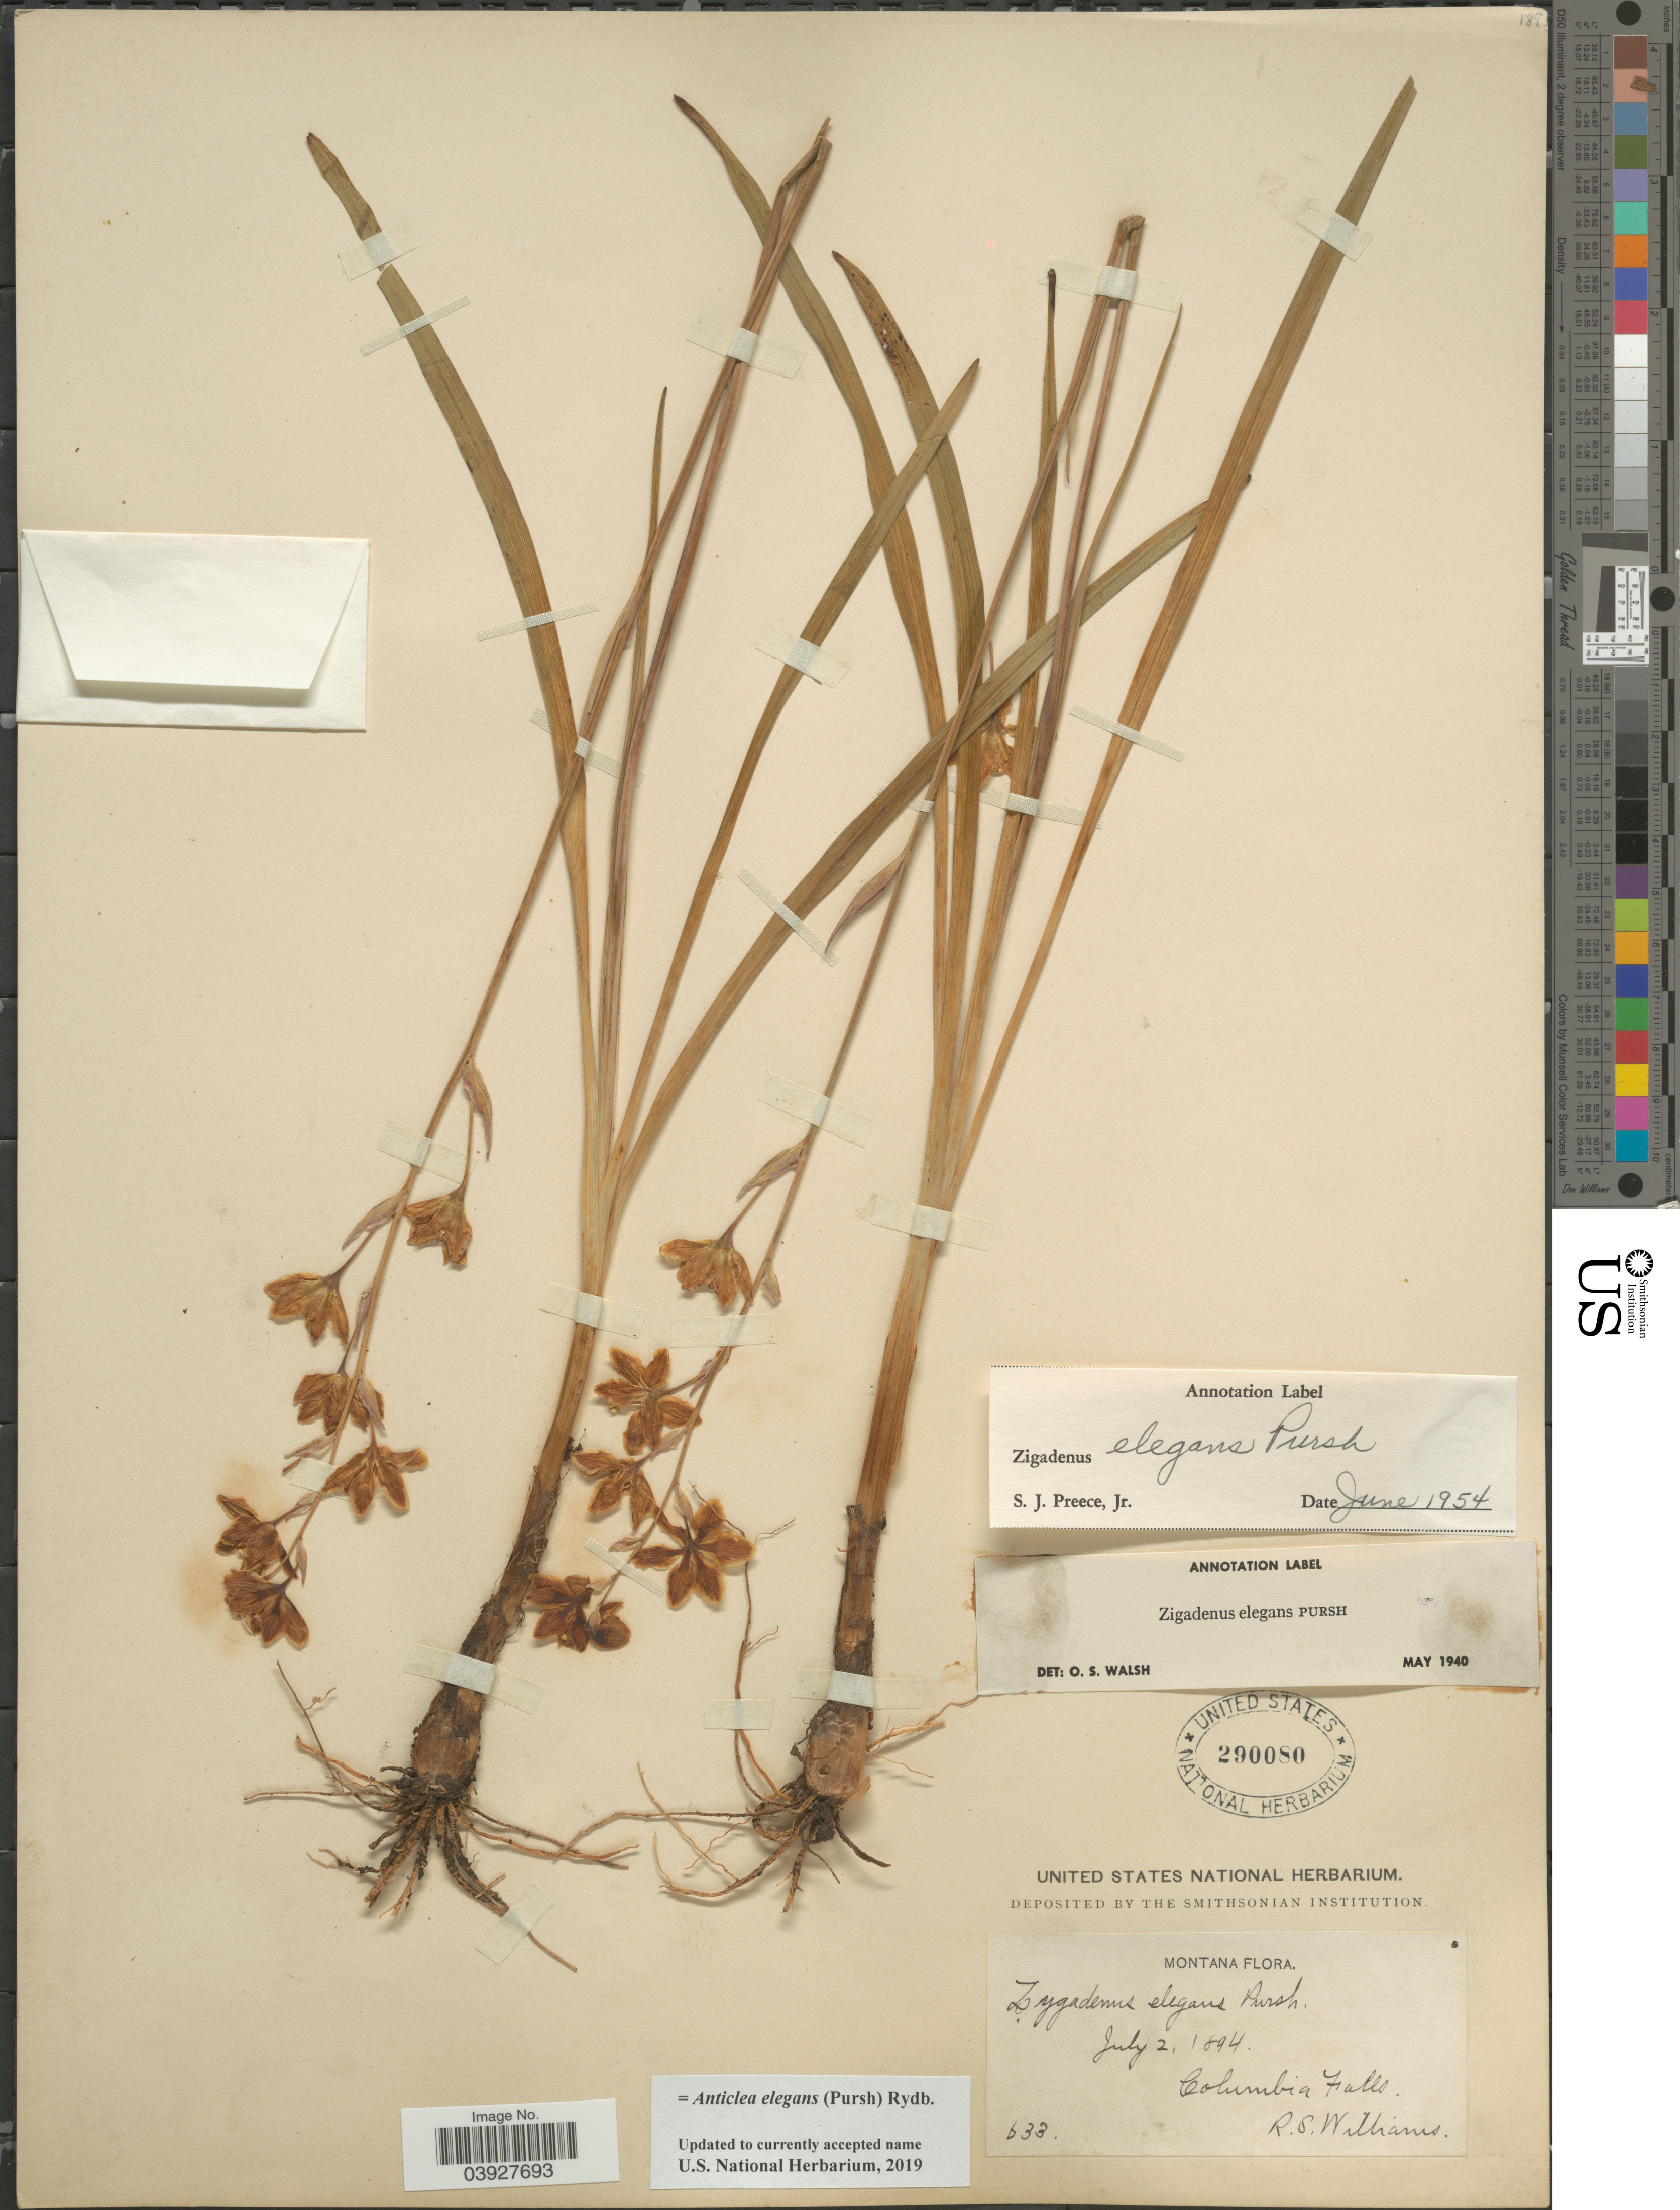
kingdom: Plantae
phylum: Tracheophyta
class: Liliopsida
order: Liliales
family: Melanthiaceae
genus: Anticlea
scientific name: Anticlea elegans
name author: (Pursh) Rydb.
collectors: R. S. Williams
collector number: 633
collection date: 1894-07-02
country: United States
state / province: Montana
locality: Columbia Falls.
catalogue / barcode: US 290080